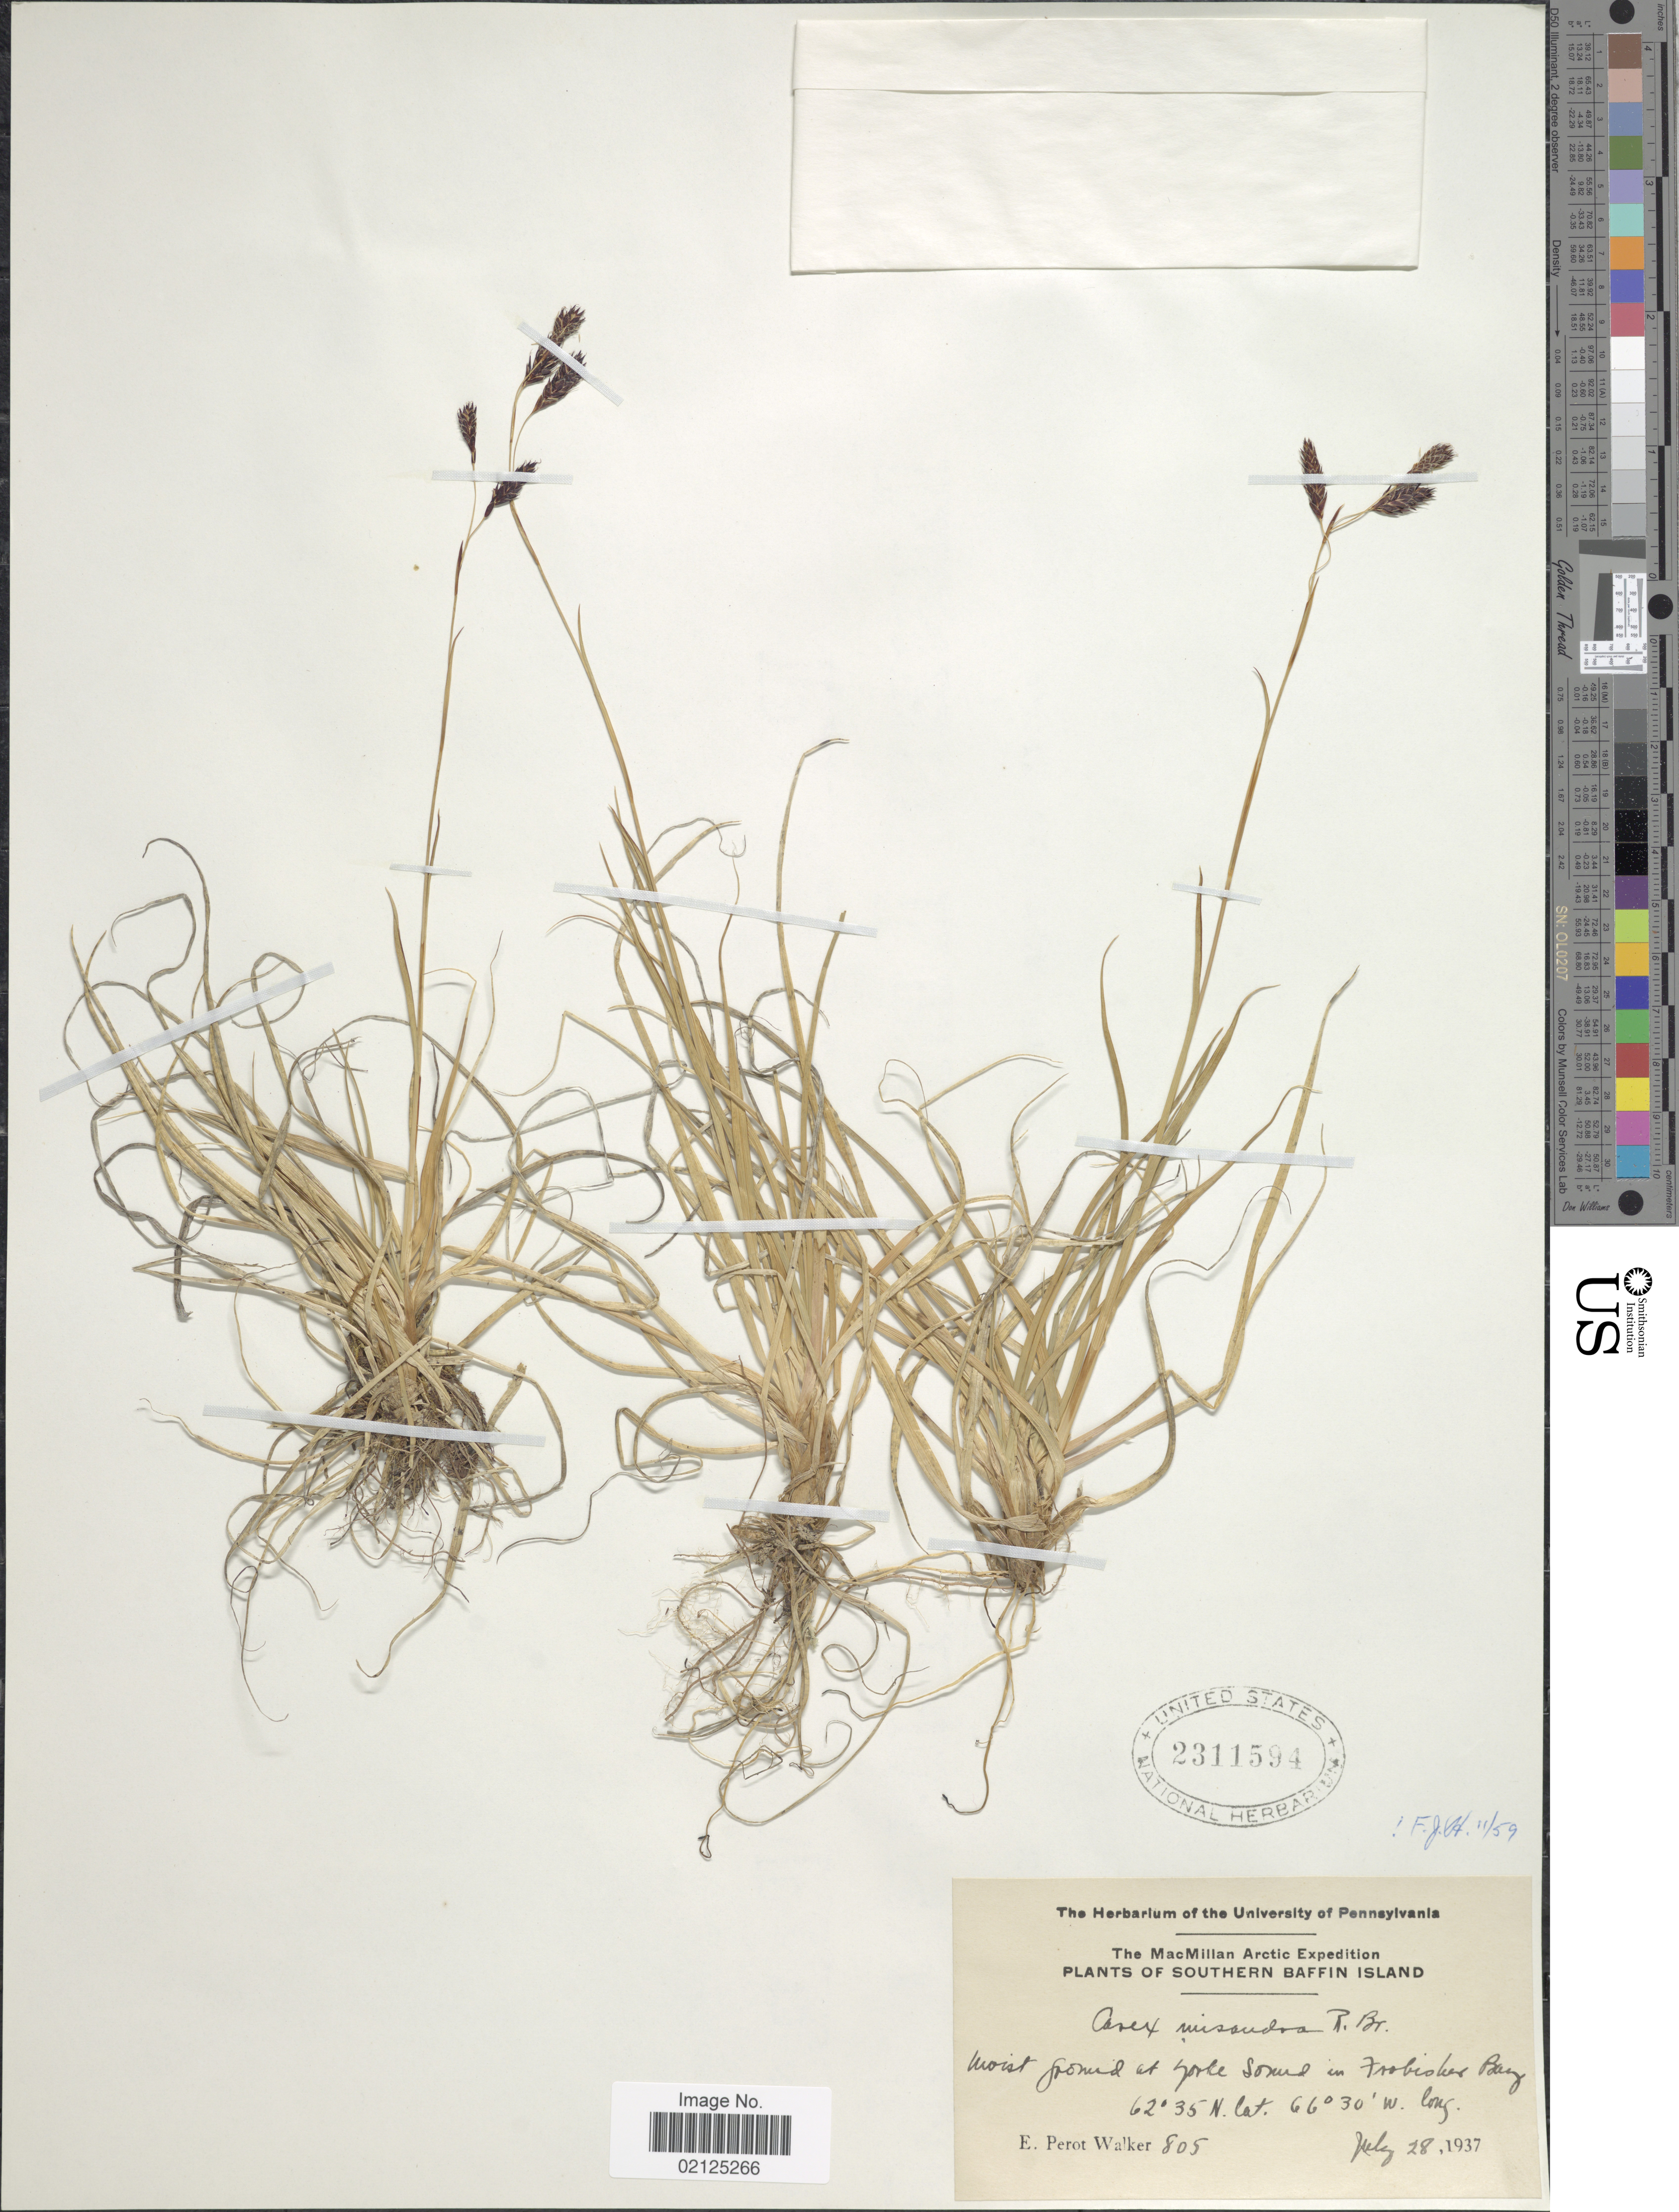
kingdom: Plantae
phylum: Tracheophyta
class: Liliopsida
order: Poales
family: Cyperaceae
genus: Carex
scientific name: Carex fuliginosa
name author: Schkuhr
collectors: E. P. Walker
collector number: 805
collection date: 1937-07-28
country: Canada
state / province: Nunavut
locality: Southern Baffin Island, moist ground at Yorke Sound in Frobisher Bay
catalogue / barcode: US 2311594